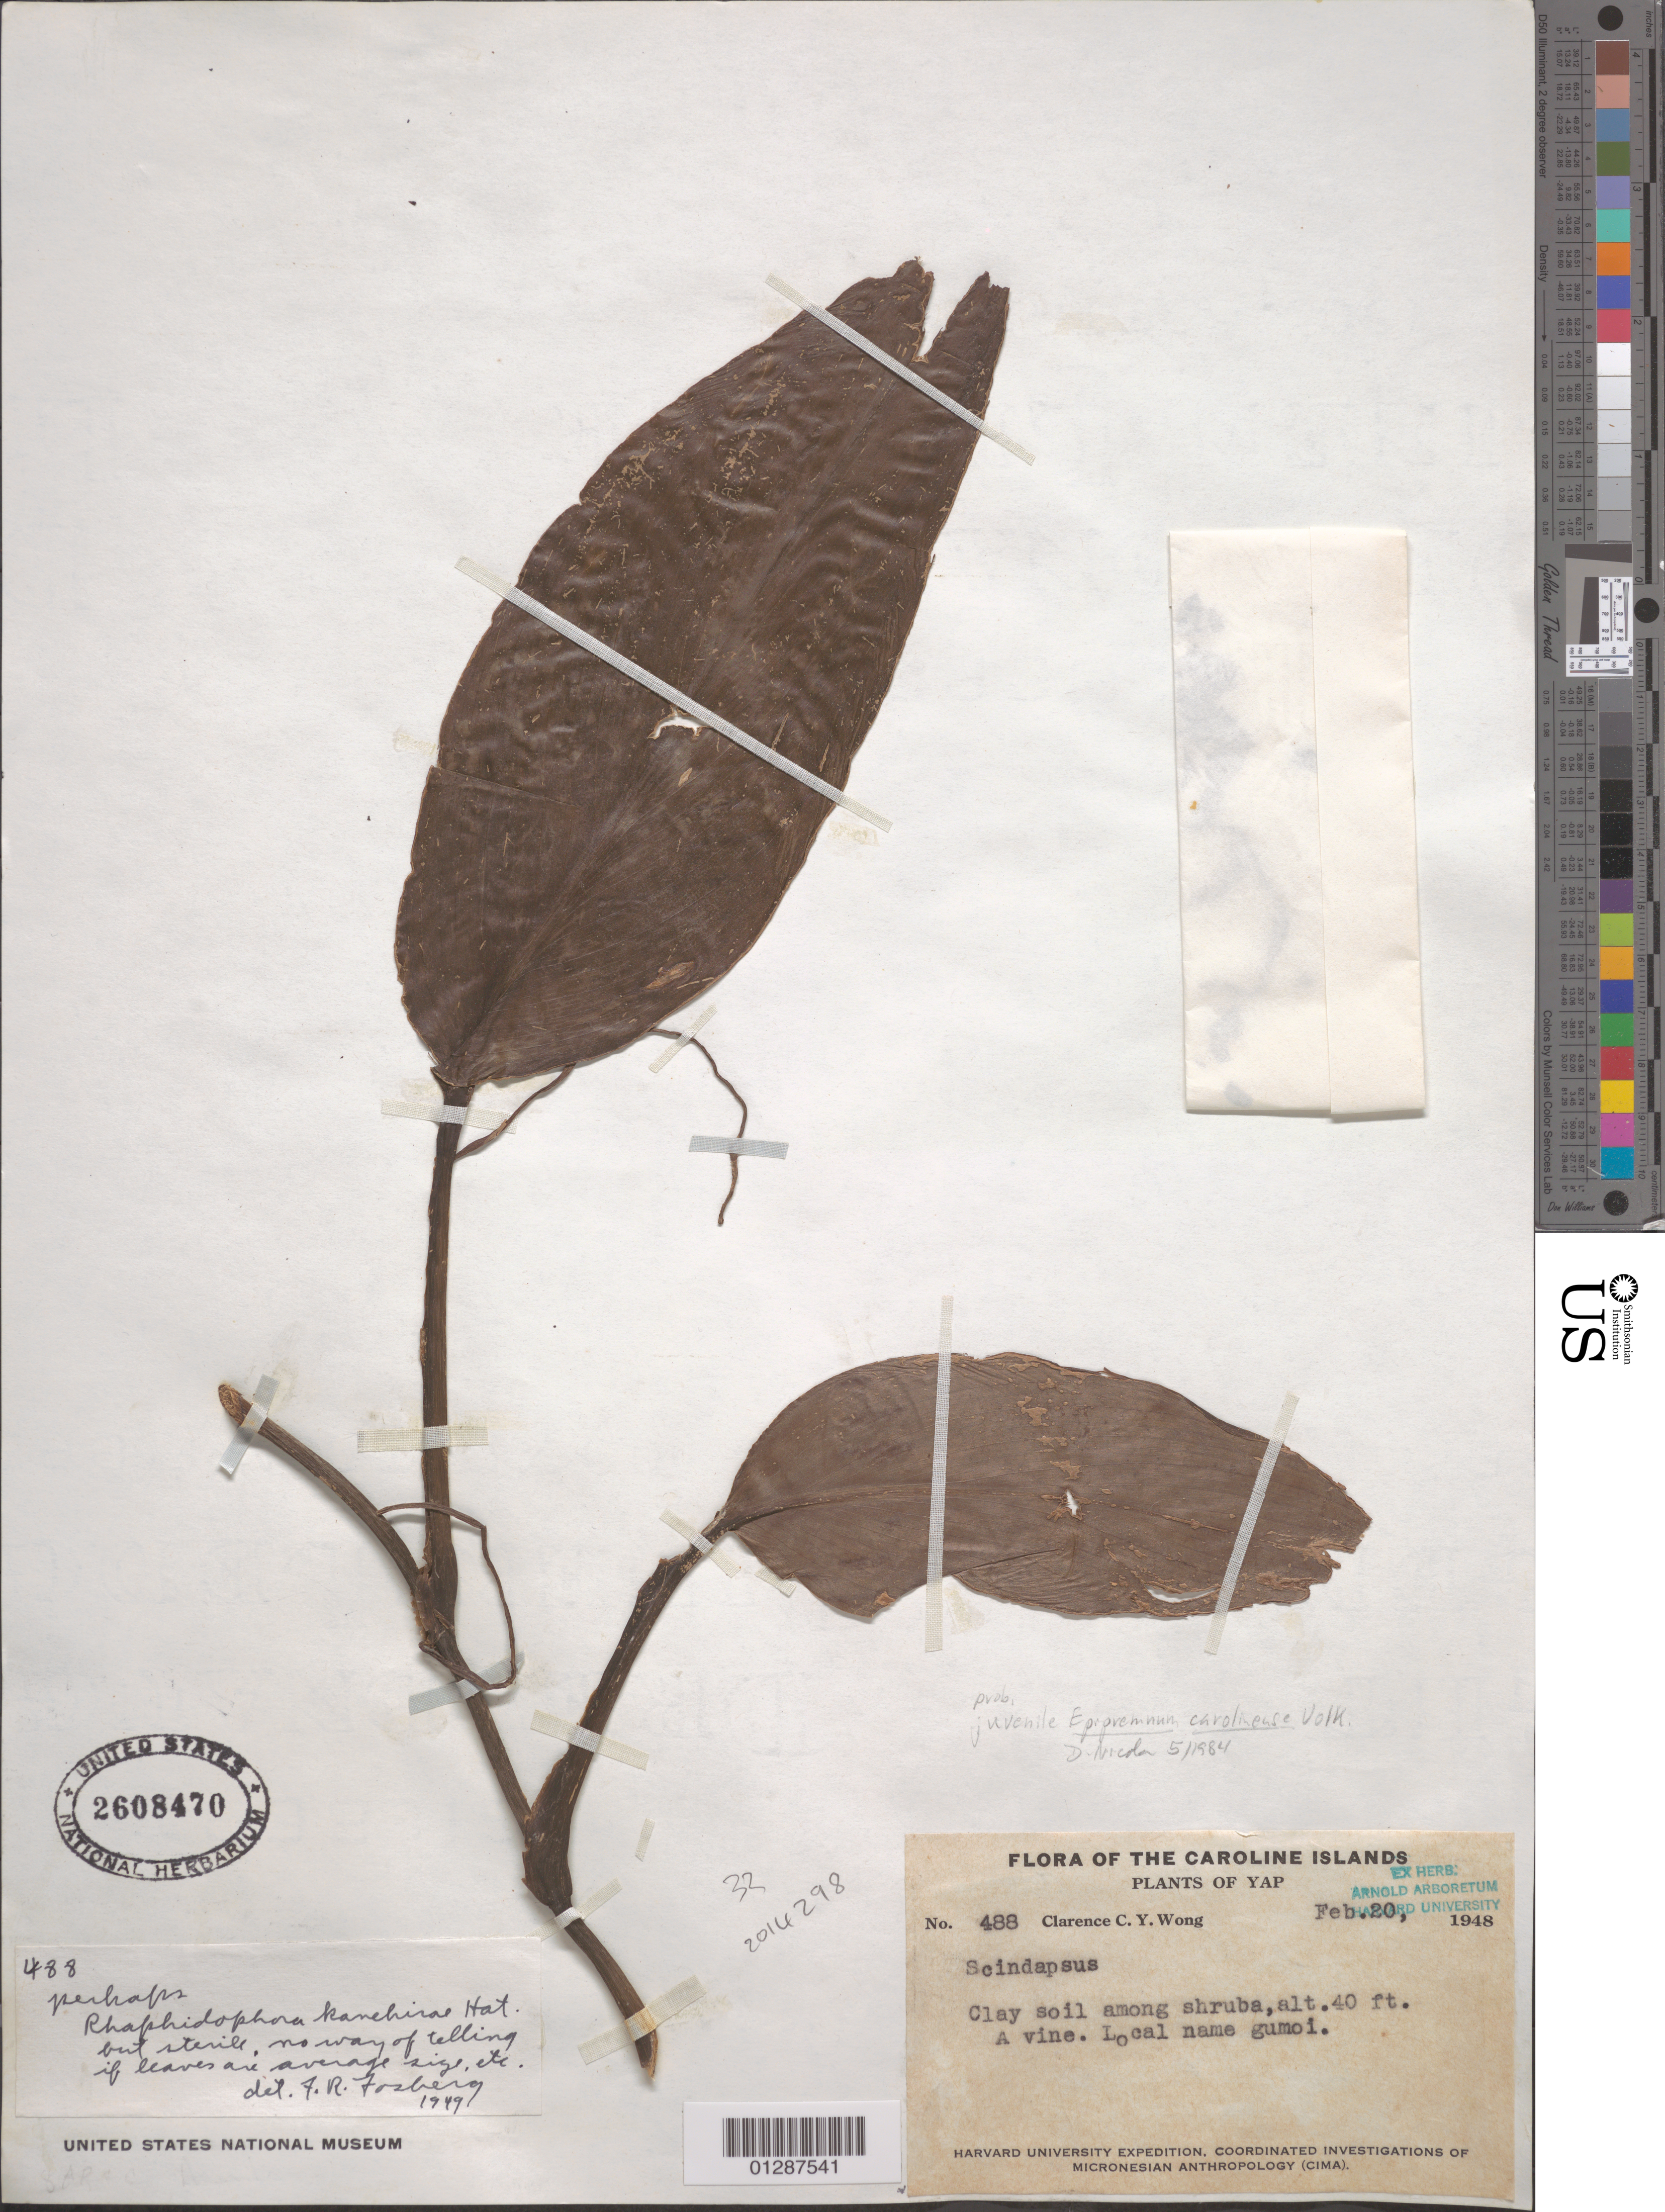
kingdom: Plantae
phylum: Tracheophyta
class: Liliopsida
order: Alismatales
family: Araceae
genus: Epipremnum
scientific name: Epipremnum carolinense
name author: Volk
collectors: C. Y. C. Wong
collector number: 488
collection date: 1948-02-20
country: Micronesia, Federated States of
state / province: Yap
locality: Caroline Islands.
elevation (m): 12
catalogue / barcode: US 2608470